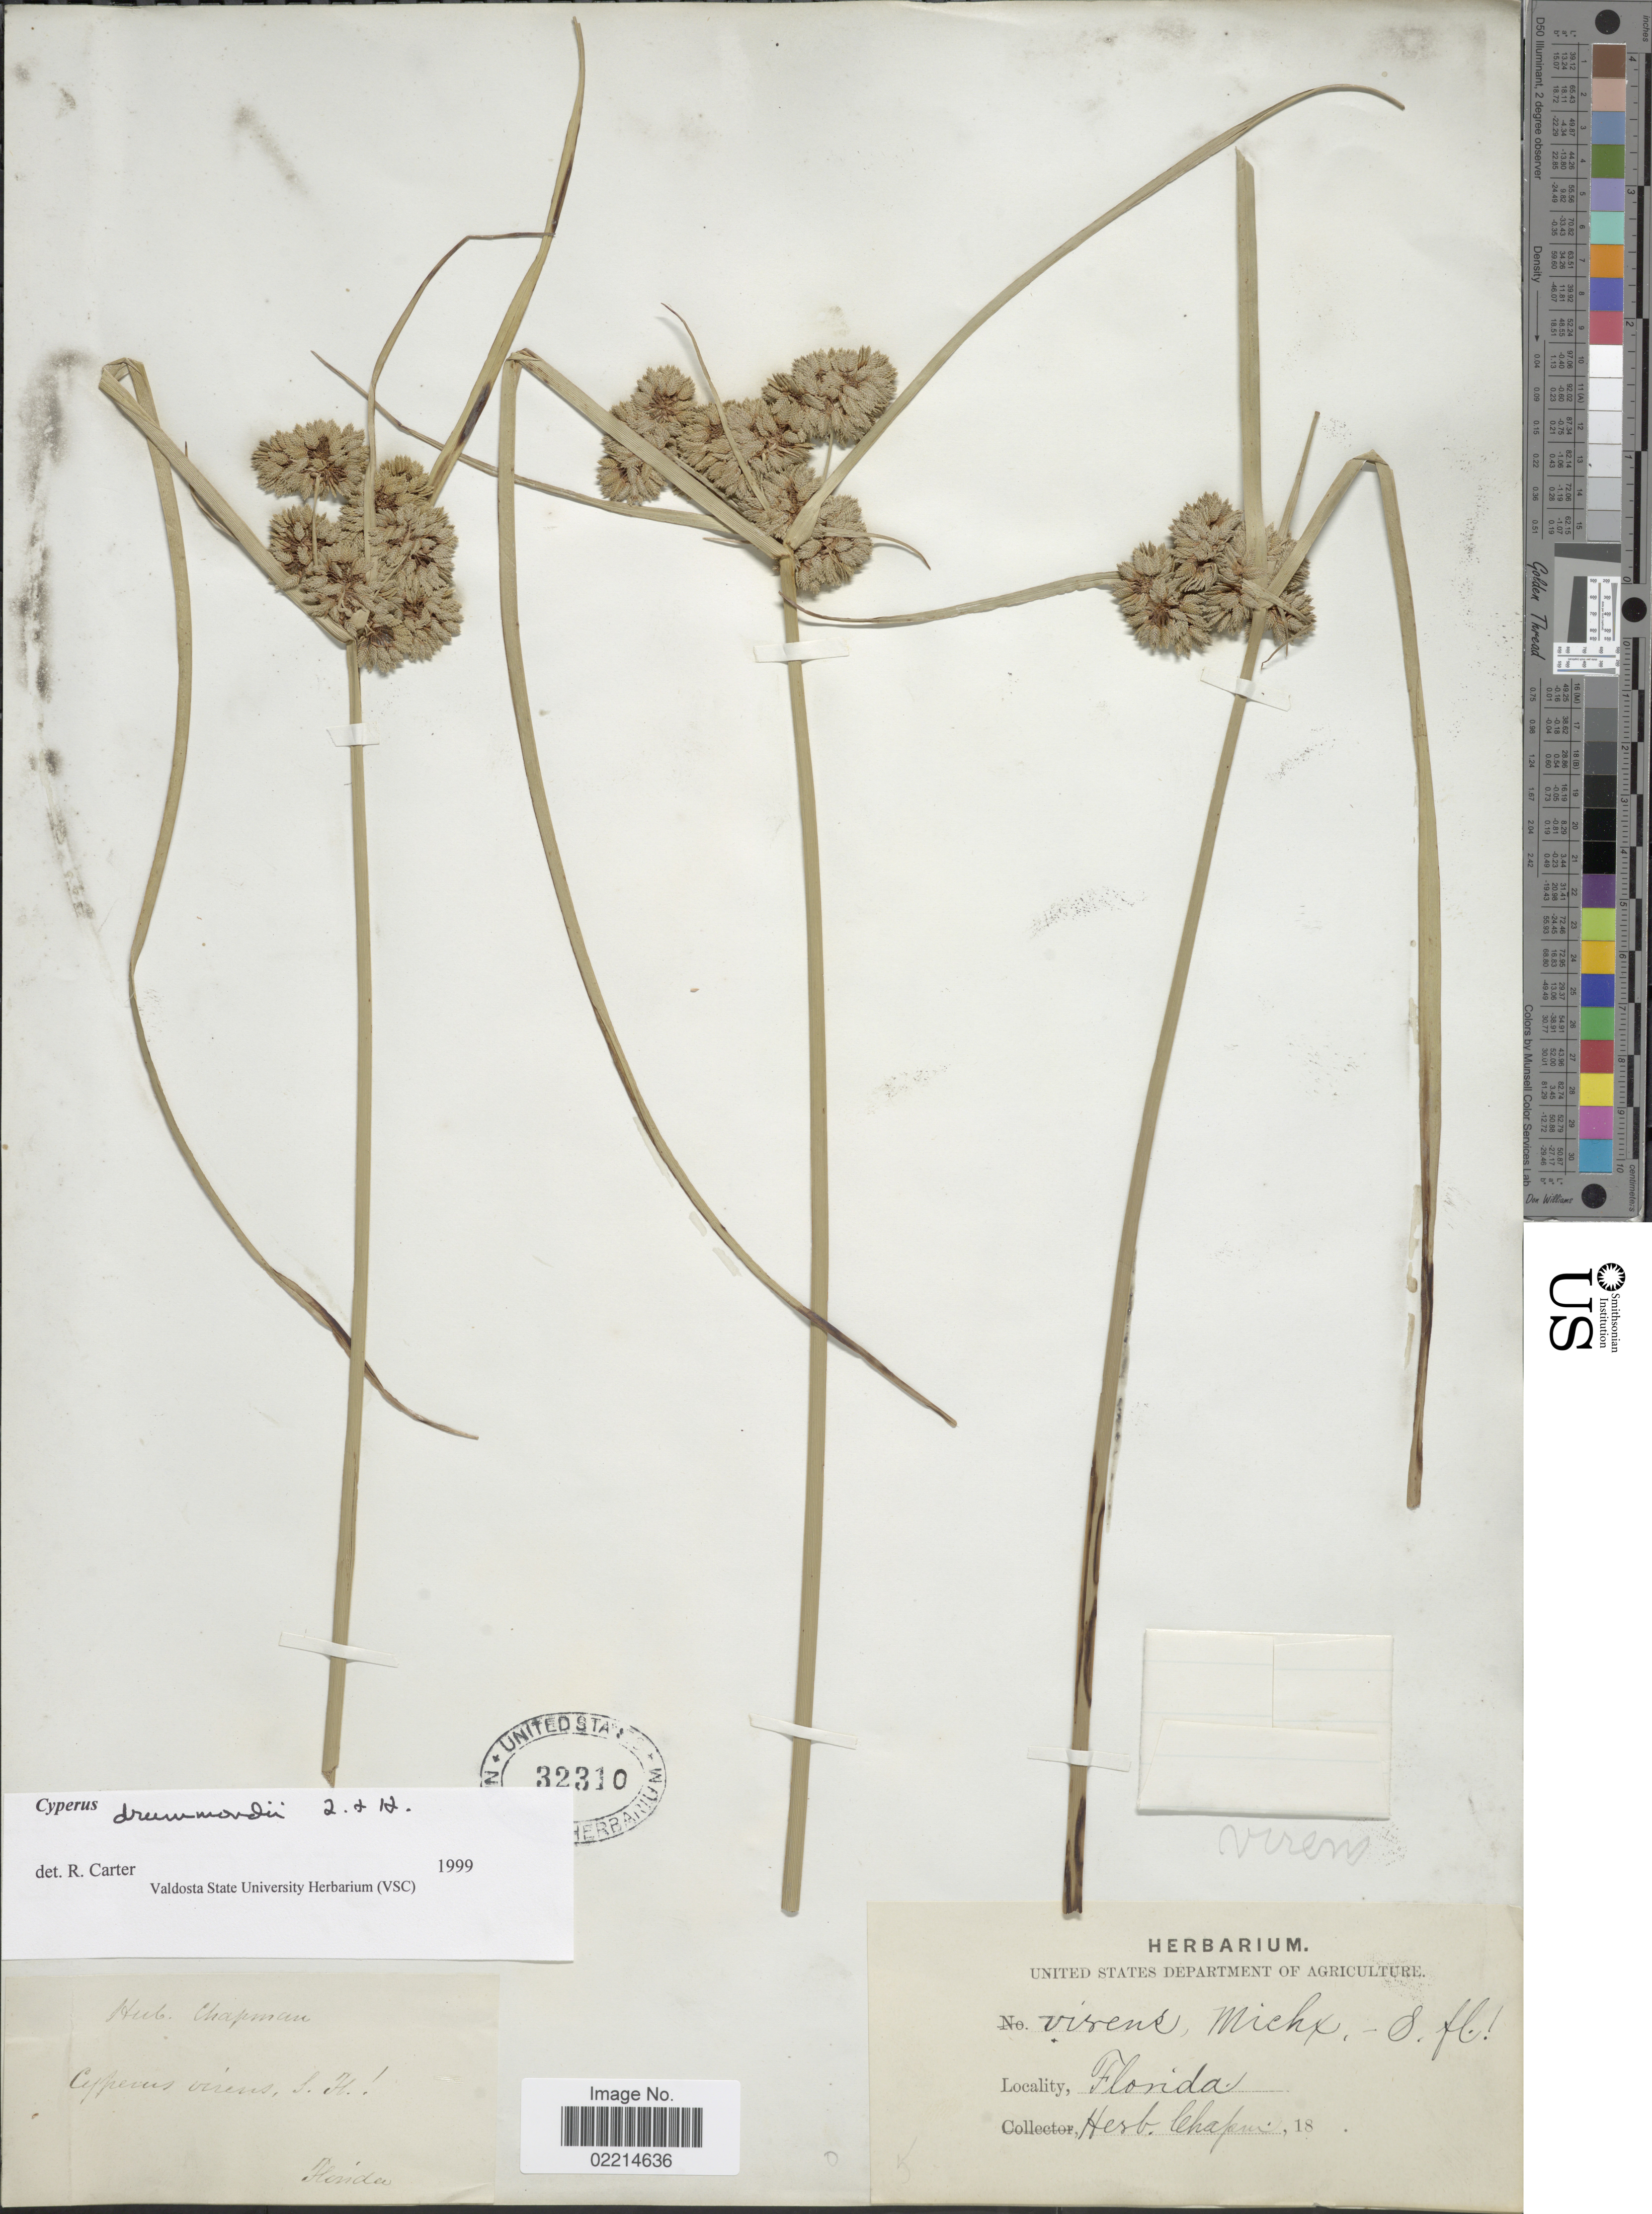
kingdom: Plantae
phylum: Tracheophyta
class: Liliopsida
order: Poales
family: Cyperaceae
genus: Cyperus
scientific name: Cyperus drummondii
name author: Torr. & Hook.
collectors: ex herb. Chapman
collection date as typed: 18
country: United States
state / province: Florida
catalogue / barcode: US 32310